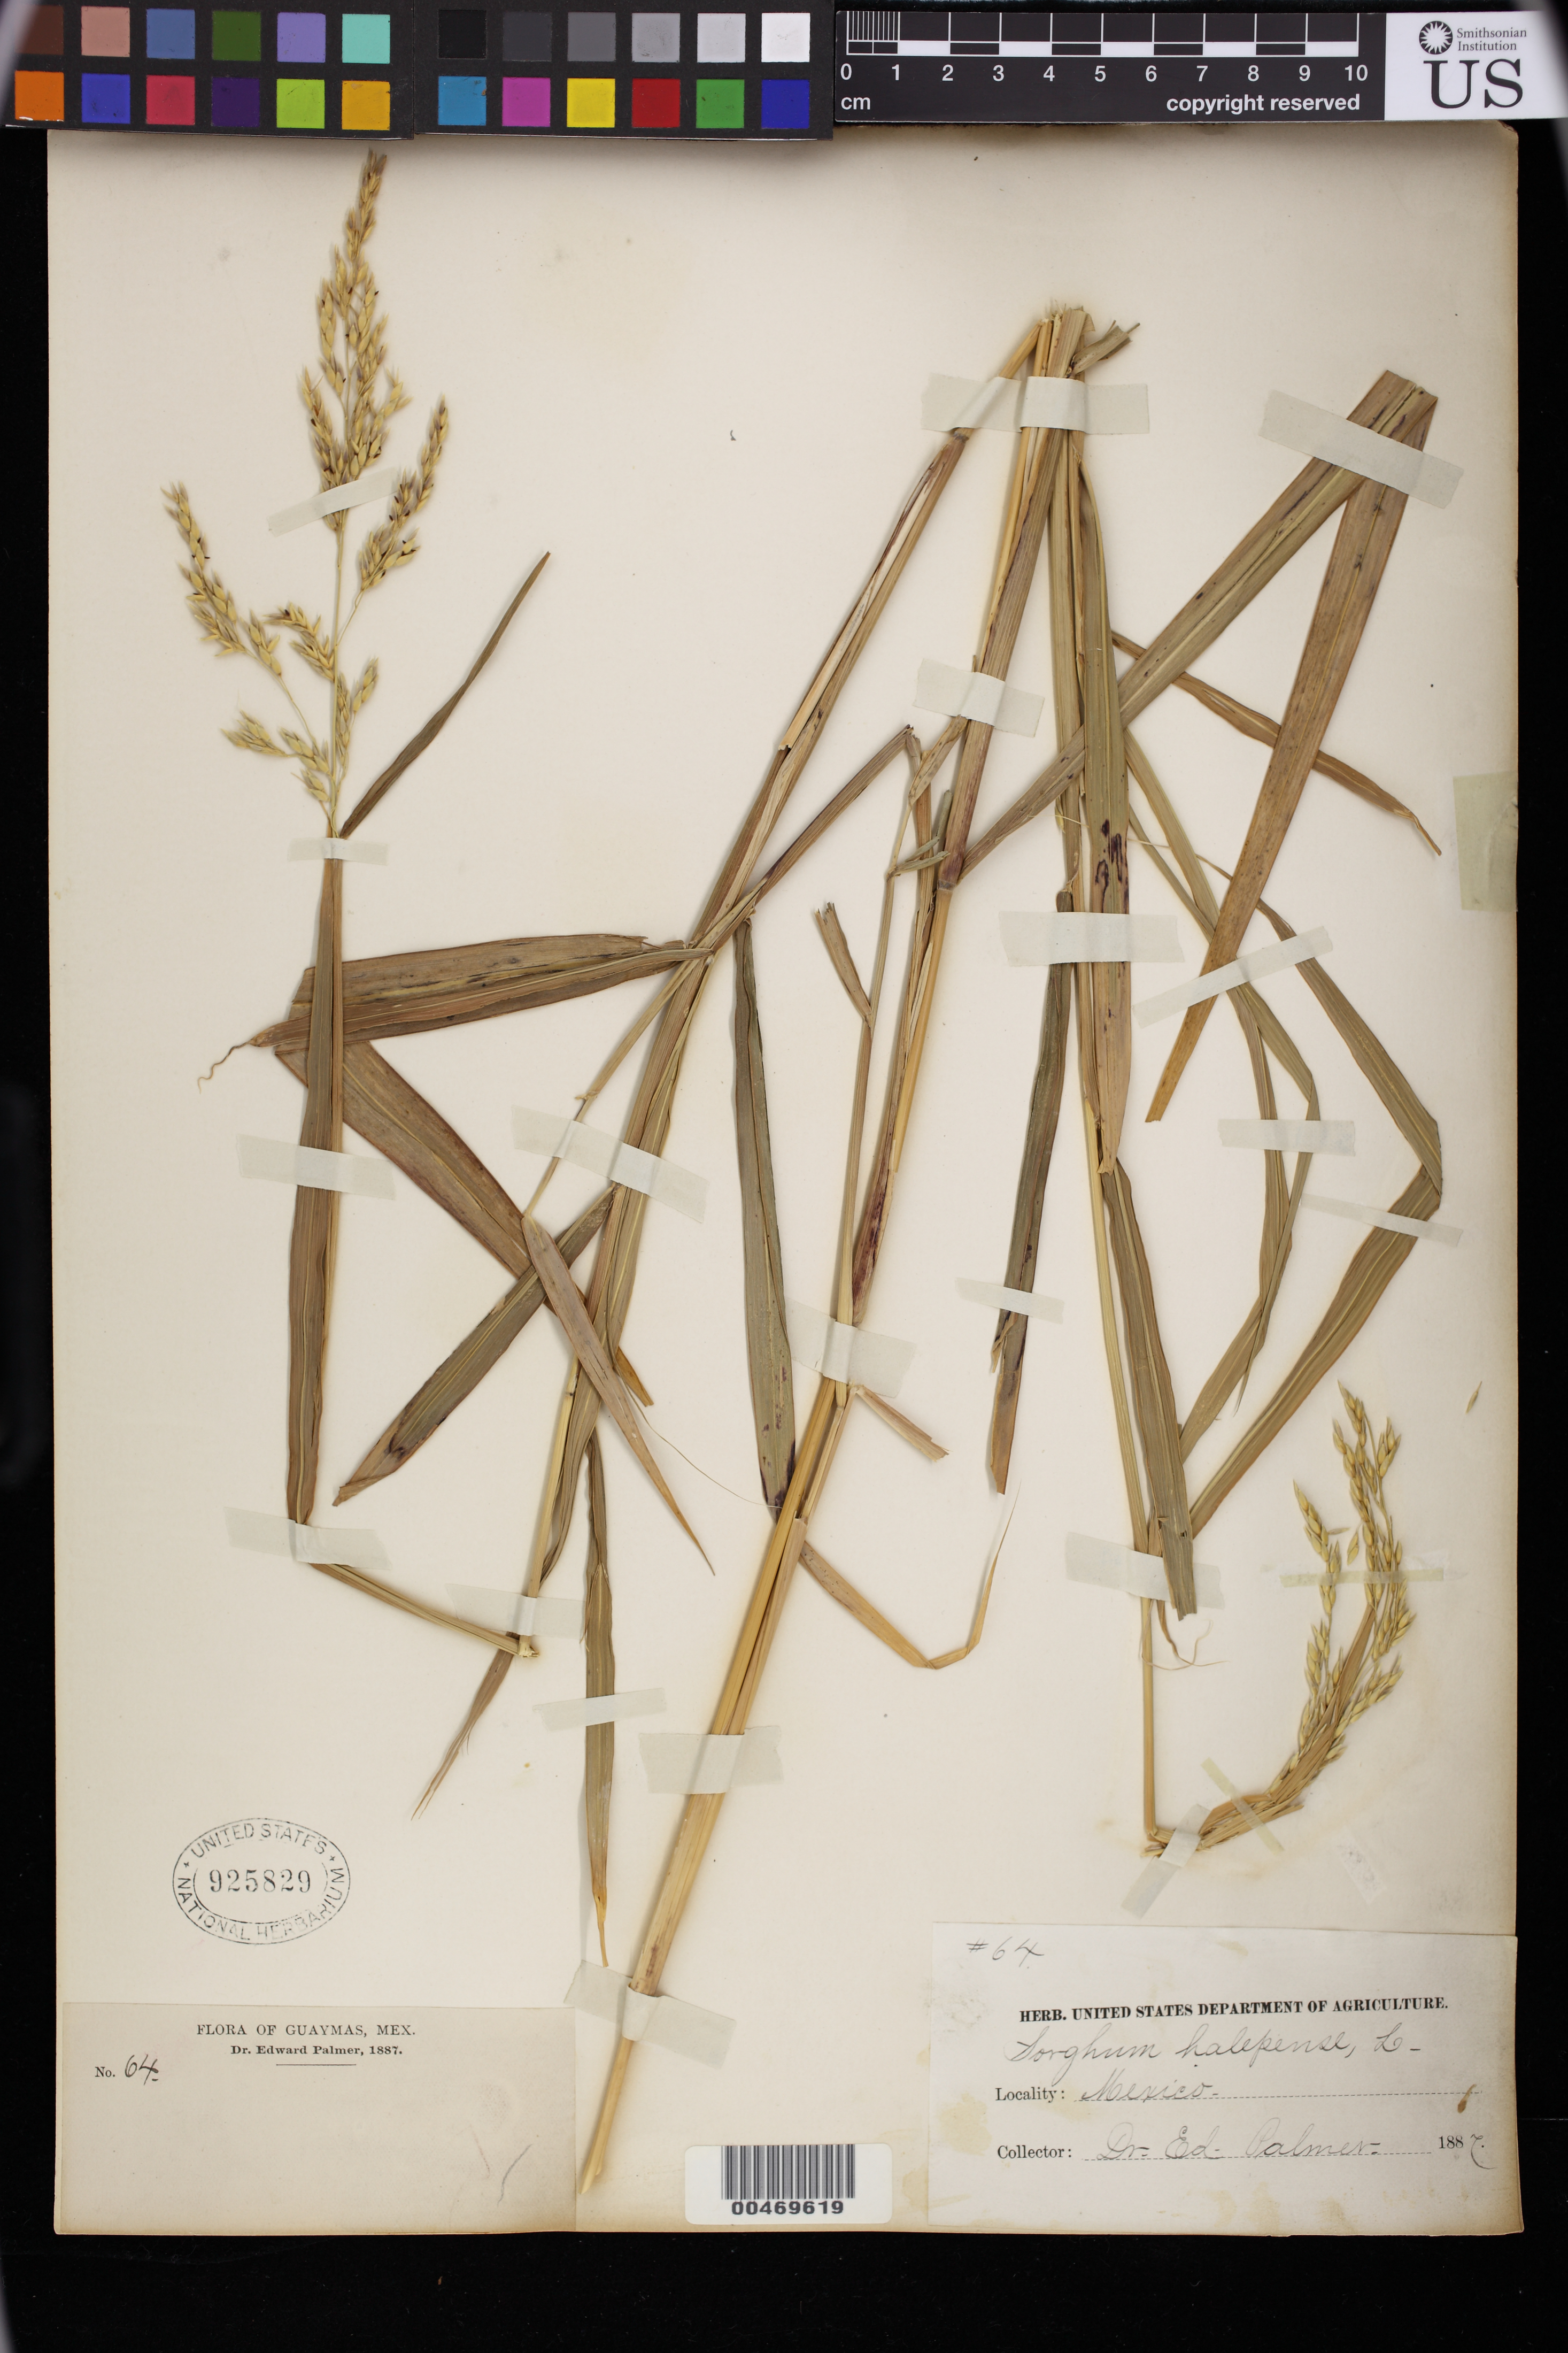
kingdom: Plantae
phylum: Tracheophyta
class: Liliopsida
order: Poales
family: Poaceae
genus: Sorghum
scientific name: Sorghum halepense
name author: (L.) Pers.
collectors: E. Palmer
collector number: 64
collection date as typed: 1887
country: Mexico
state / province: Sonora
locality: Guaymas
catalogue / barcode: US 925829